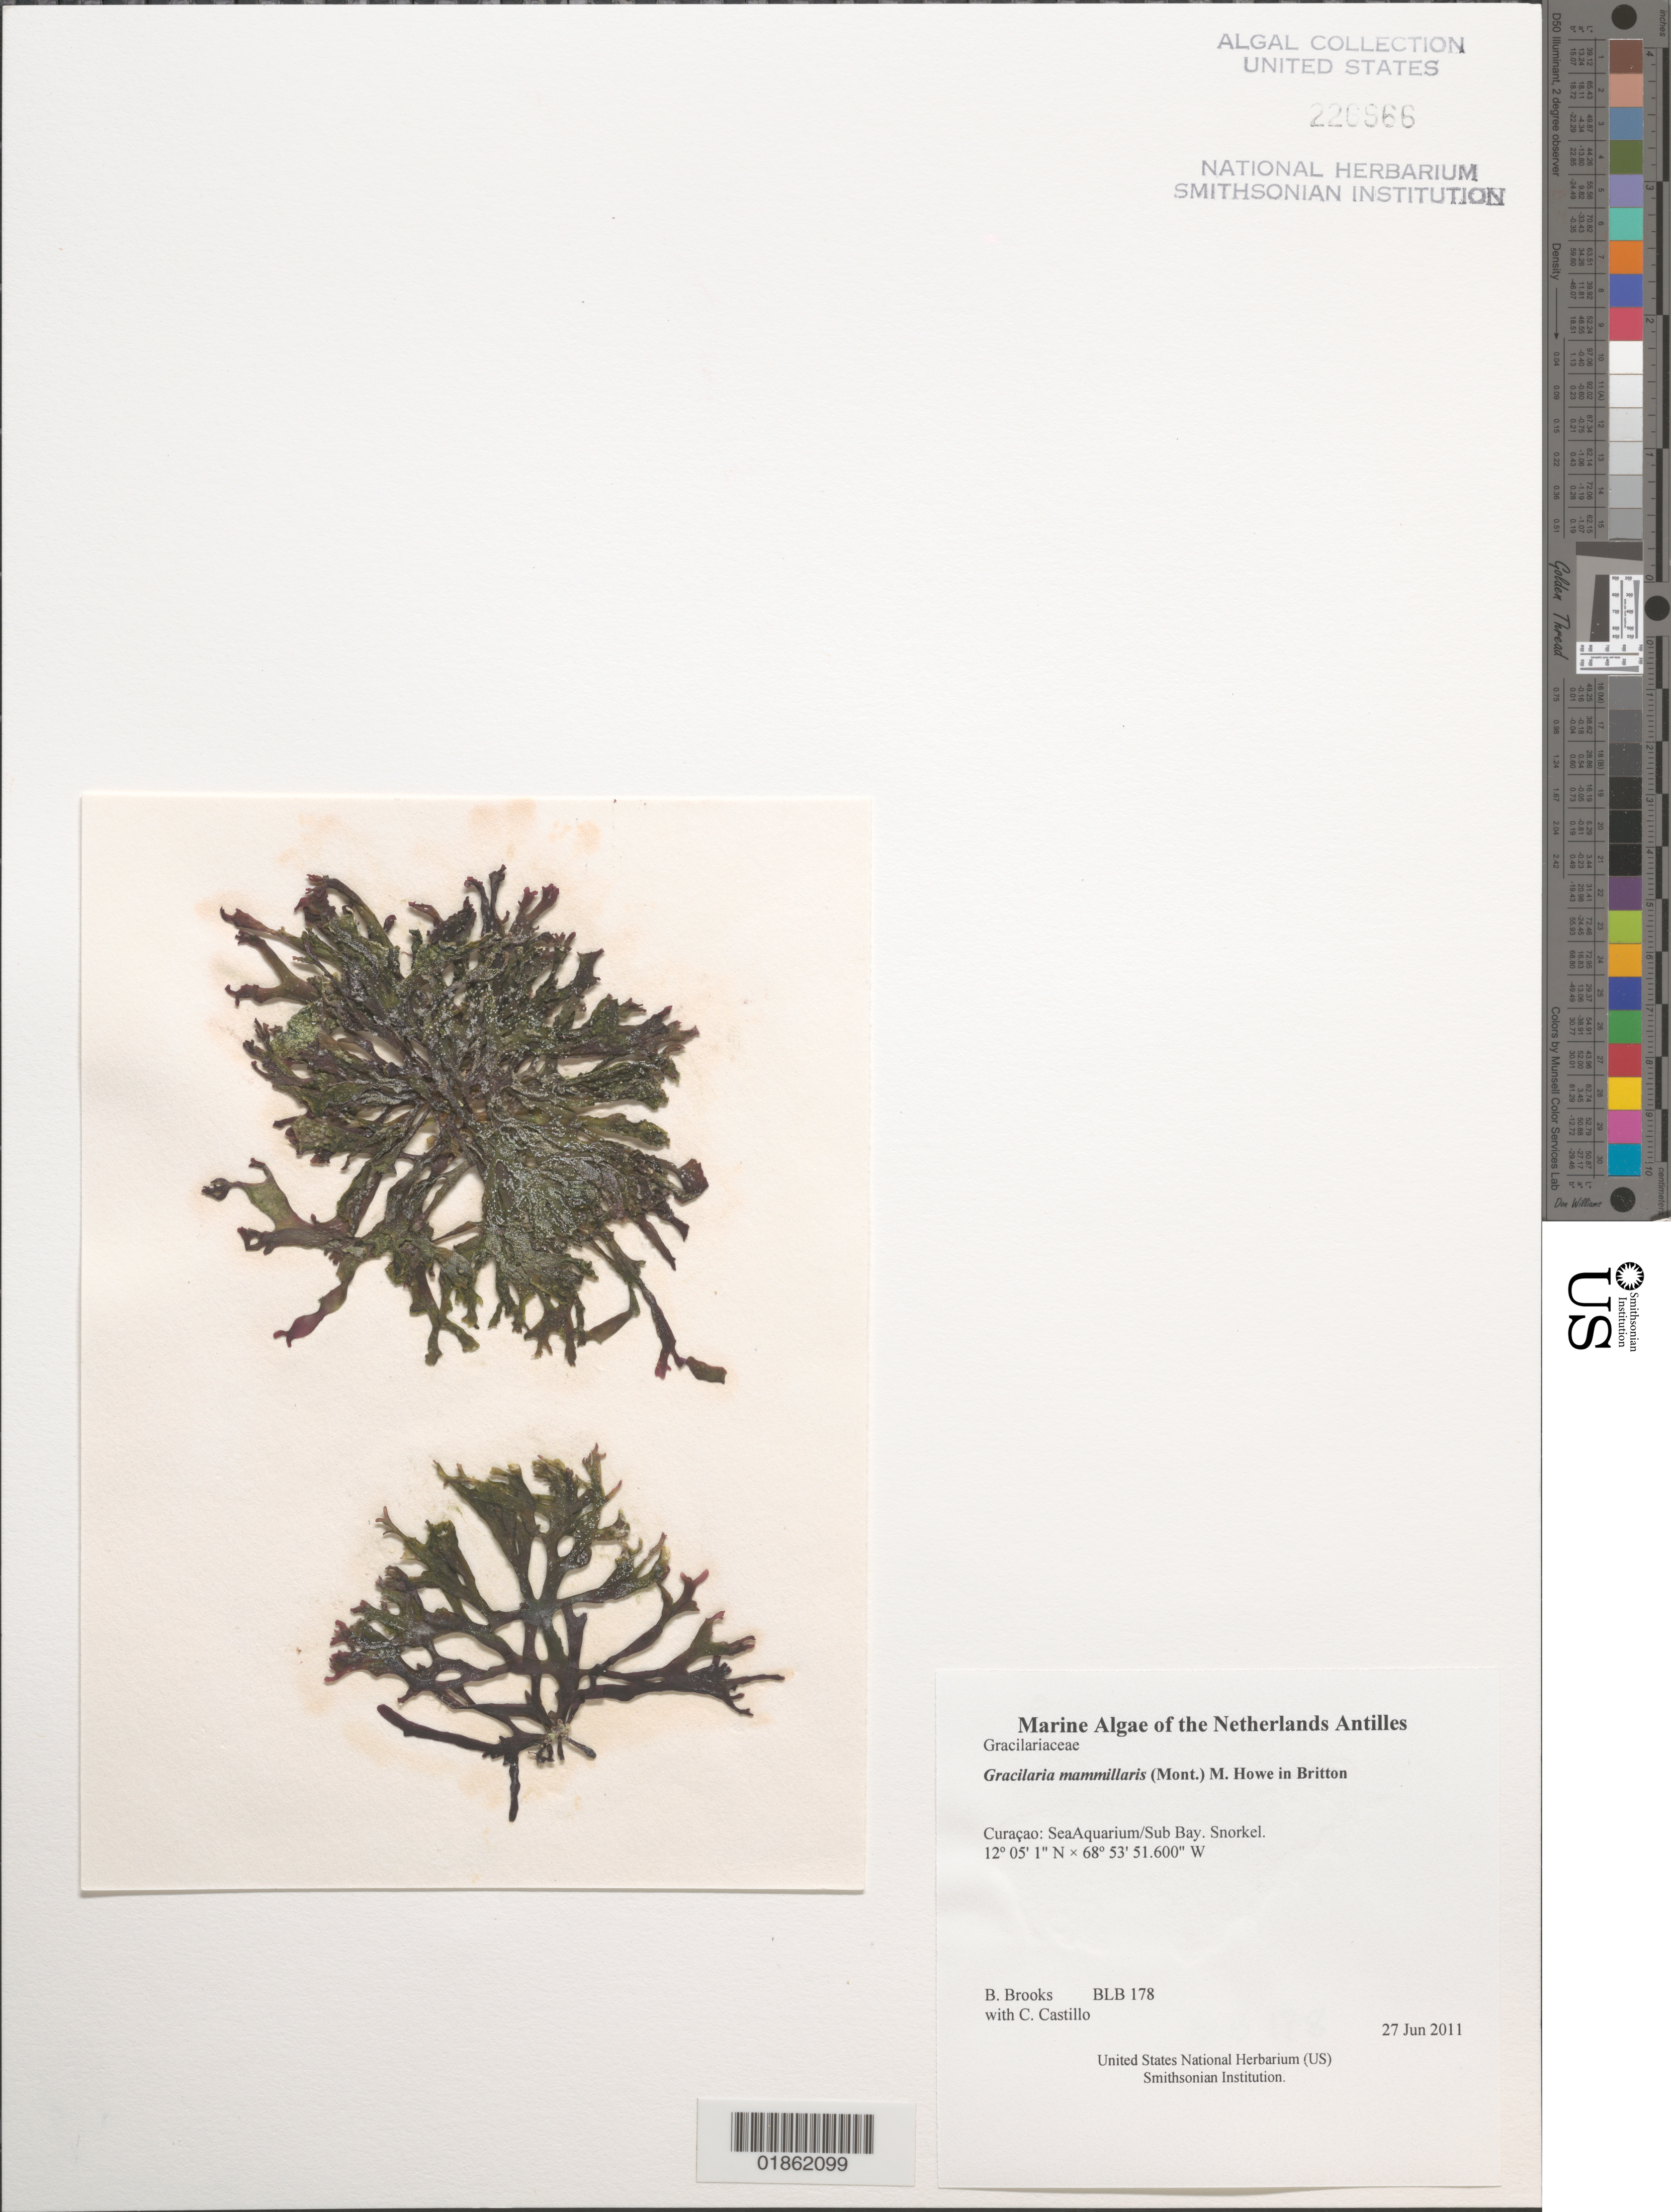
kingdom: Plantae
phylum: Rhodophyta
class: Florideophyceae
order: Gracilariales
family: Gracilariaceae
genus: Gracilaria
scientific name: Gracilaria mammillaris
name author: (Mont.) M. Howe in Britton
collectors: B. Brooks & C. Castillo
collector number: BLB 178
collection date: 2011-06-27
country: Curaçao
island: Curaçao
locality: SeaAquarium/Sub Bay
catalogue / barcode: US 226966